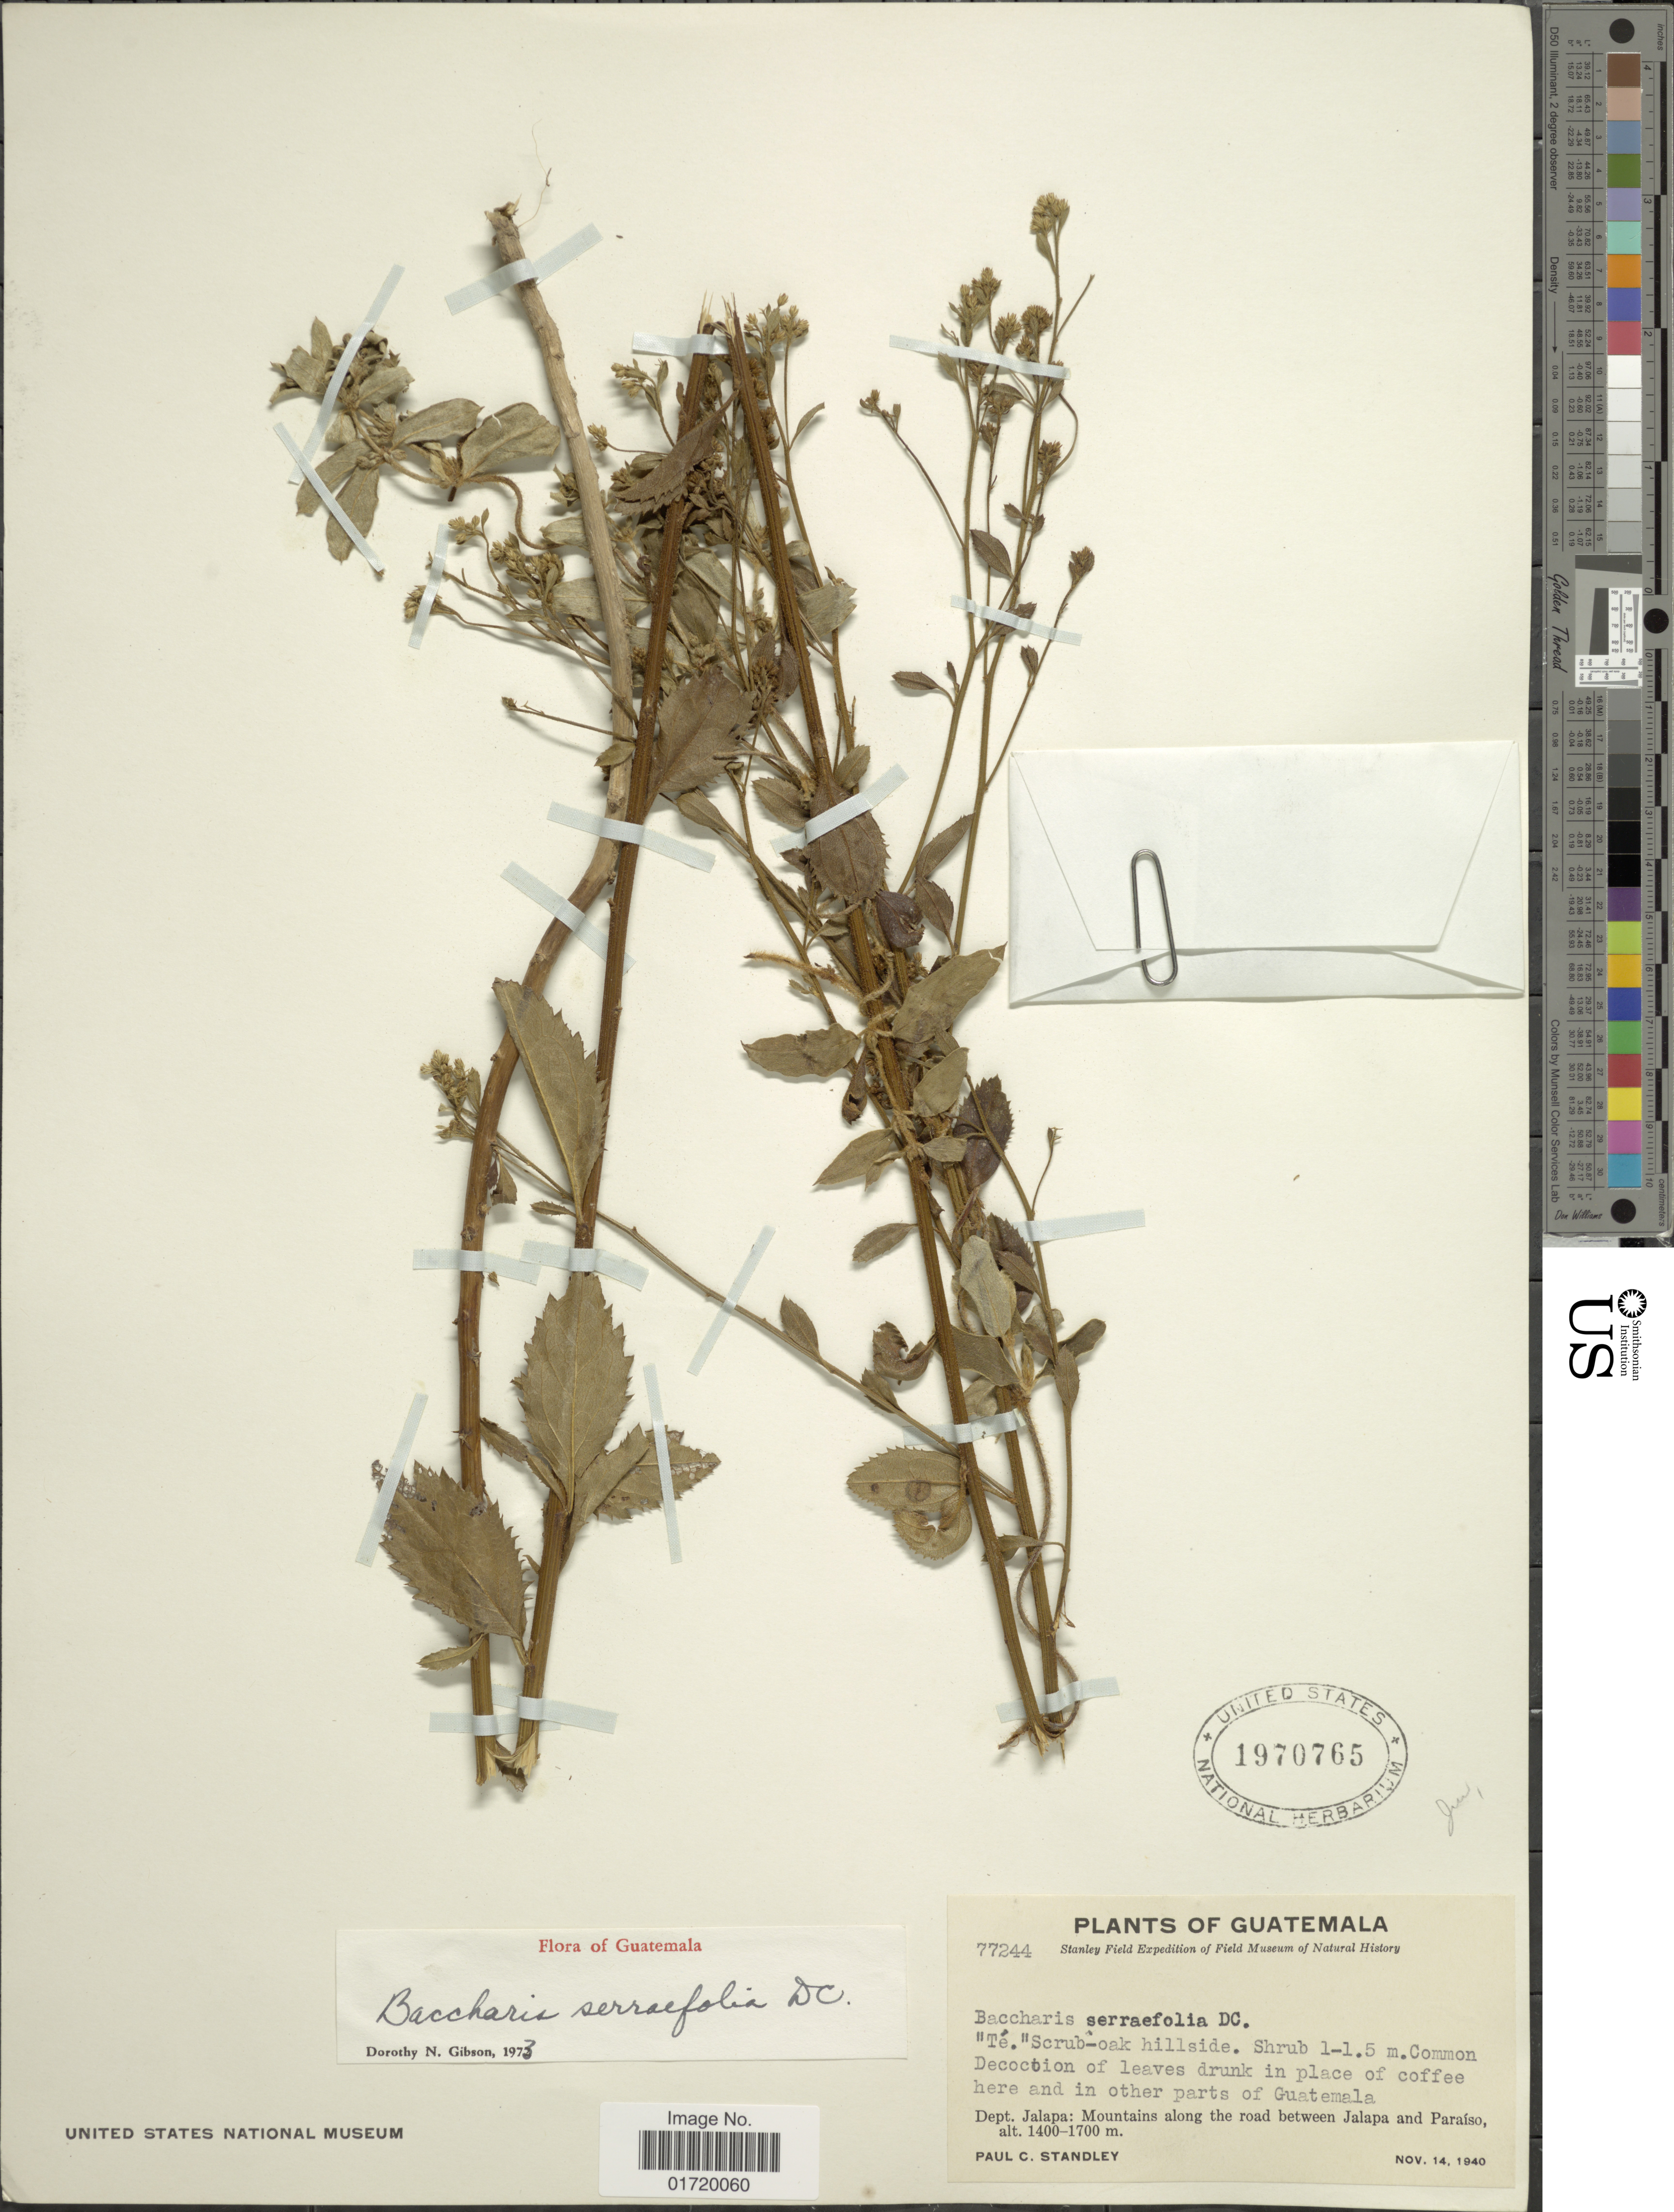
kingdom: Plantae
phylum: Tracheophyta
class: Magnoliopsida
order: Asterales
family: Asteraceae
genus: Baccharis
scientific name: Baccharis serrifolia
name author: DC.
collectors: P. C. Standley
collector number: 77244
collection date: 1940-11-14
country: Guatemala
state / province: Jalapa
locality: Mountains along the road between Jalapa and Paraiso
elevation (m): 1400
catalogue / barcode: US 1970765